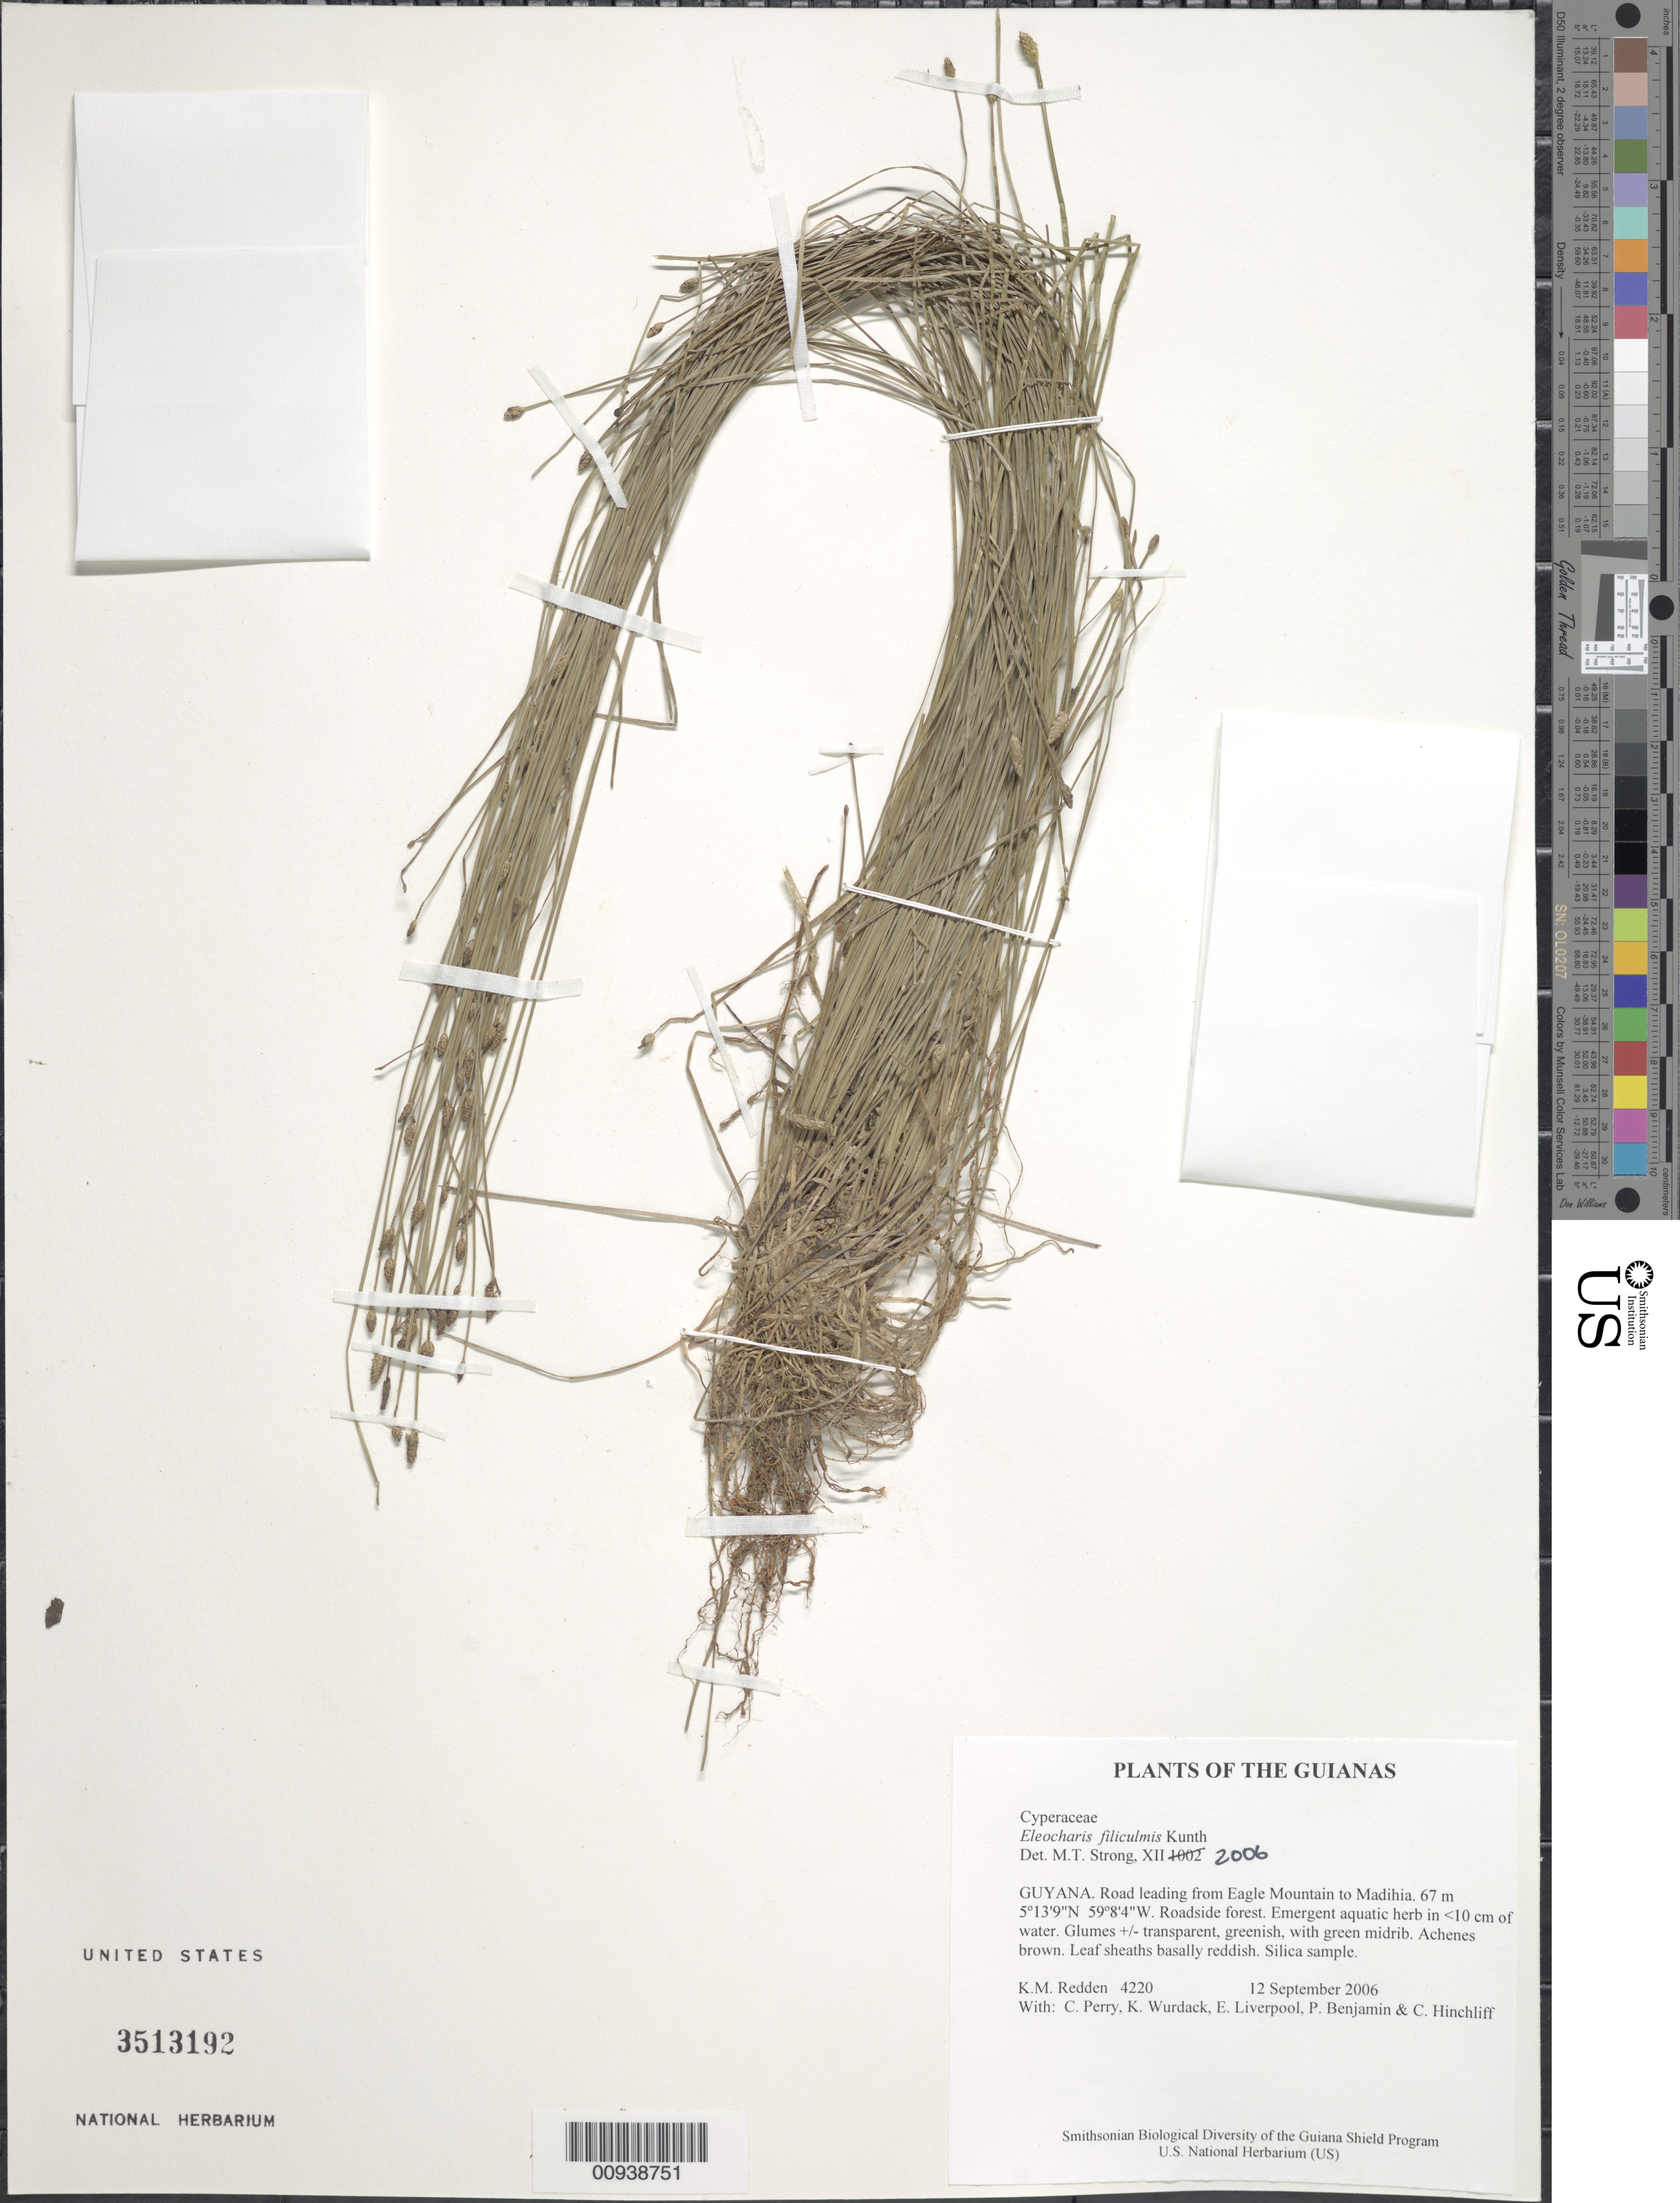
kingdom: Plantae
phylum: Tracheophyta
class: Liliopsida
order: Poales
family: Cyperaceae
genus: Eleocharis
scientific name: Eleocharis filiculmis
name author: Kunth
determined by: Strong, M. T., (US), Smithsonian Institution - National Museum of Natural History (UNITED STATES)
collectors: K. M. Redden, C. Perry, K. Wurdack, E. Liverpool, P. Benjamin & C. E. Hinchliff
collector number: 4220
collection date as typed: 12 September 2006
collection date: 2006-09-12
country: Guyana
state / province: Potaro-Siparuni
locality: Road leading from Eagle Mountain to Madihia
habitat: Roadside forest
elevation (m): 67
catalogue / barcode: US 3513192